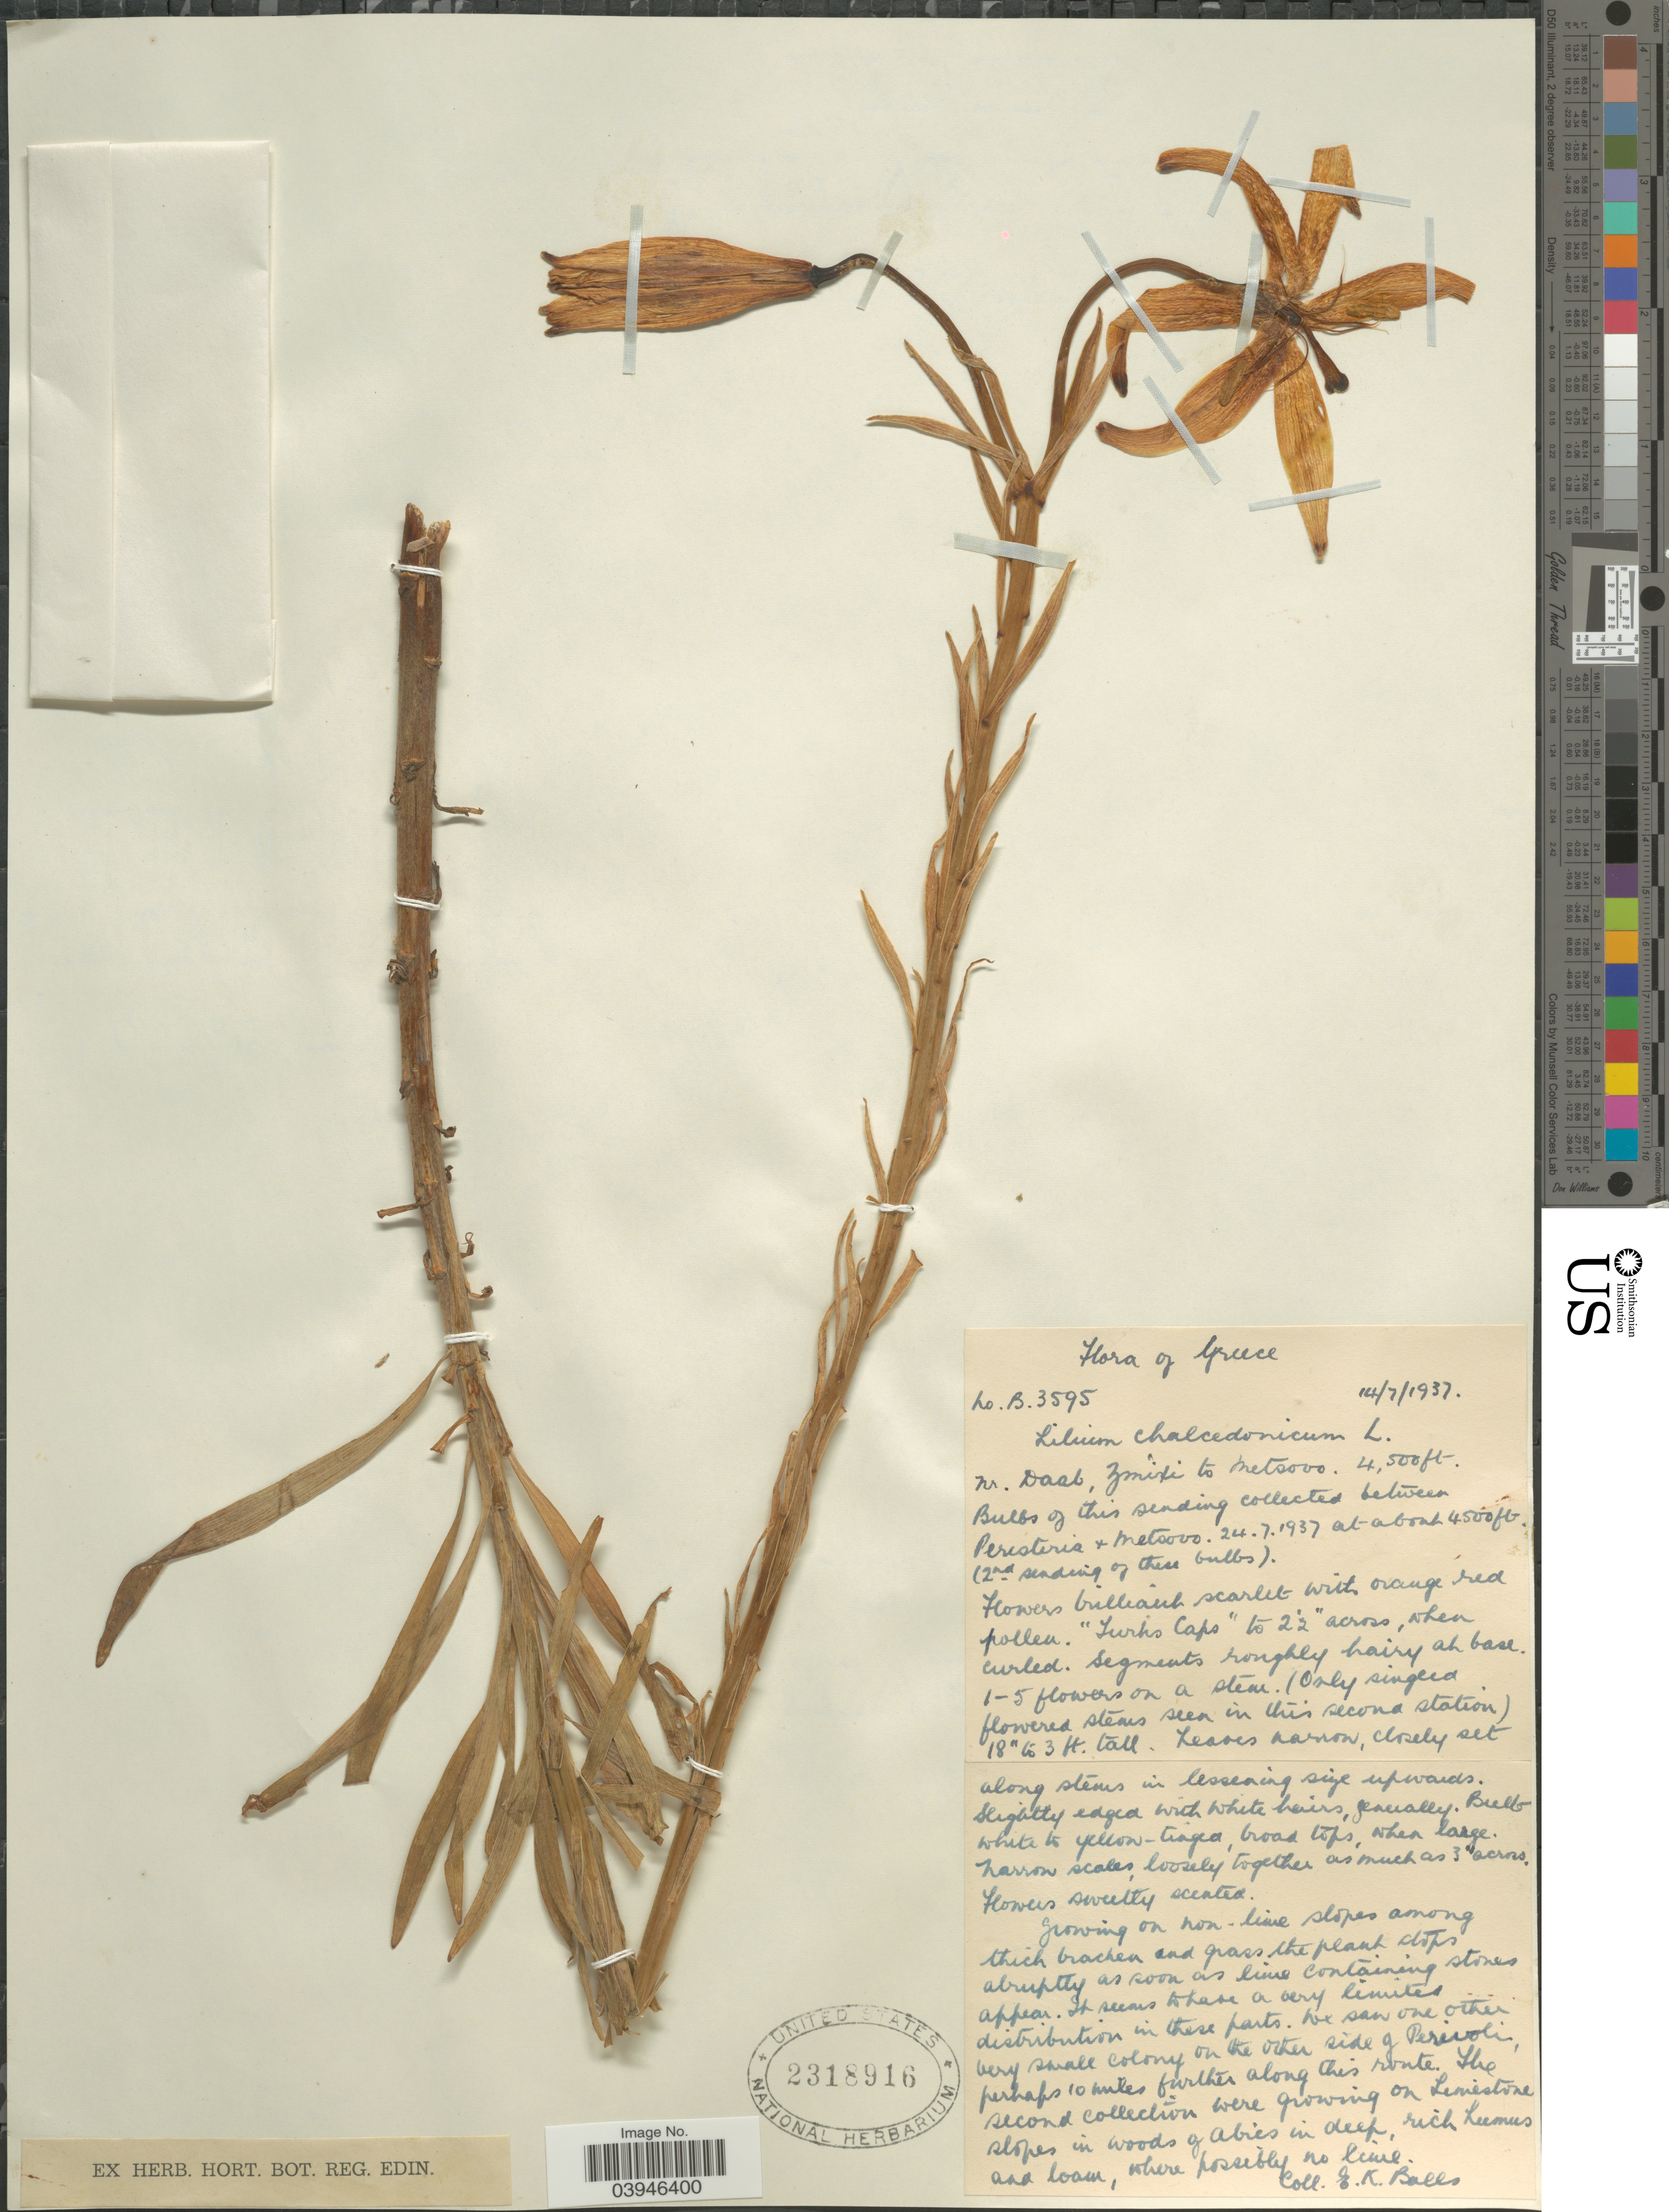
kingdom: Plantae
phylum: Tracheophyta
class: Liliopsida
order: Liliales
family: Liliaceae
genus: Lilium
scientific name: Lilium chalcedonicum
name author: L.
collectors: E. K. Balls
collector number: B3595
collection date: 1937-07-14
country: Greece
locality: Daab, Zmixi to Metsovo. Between Peresteria + Metsovo.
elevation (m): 1372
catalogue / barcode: US 2318916